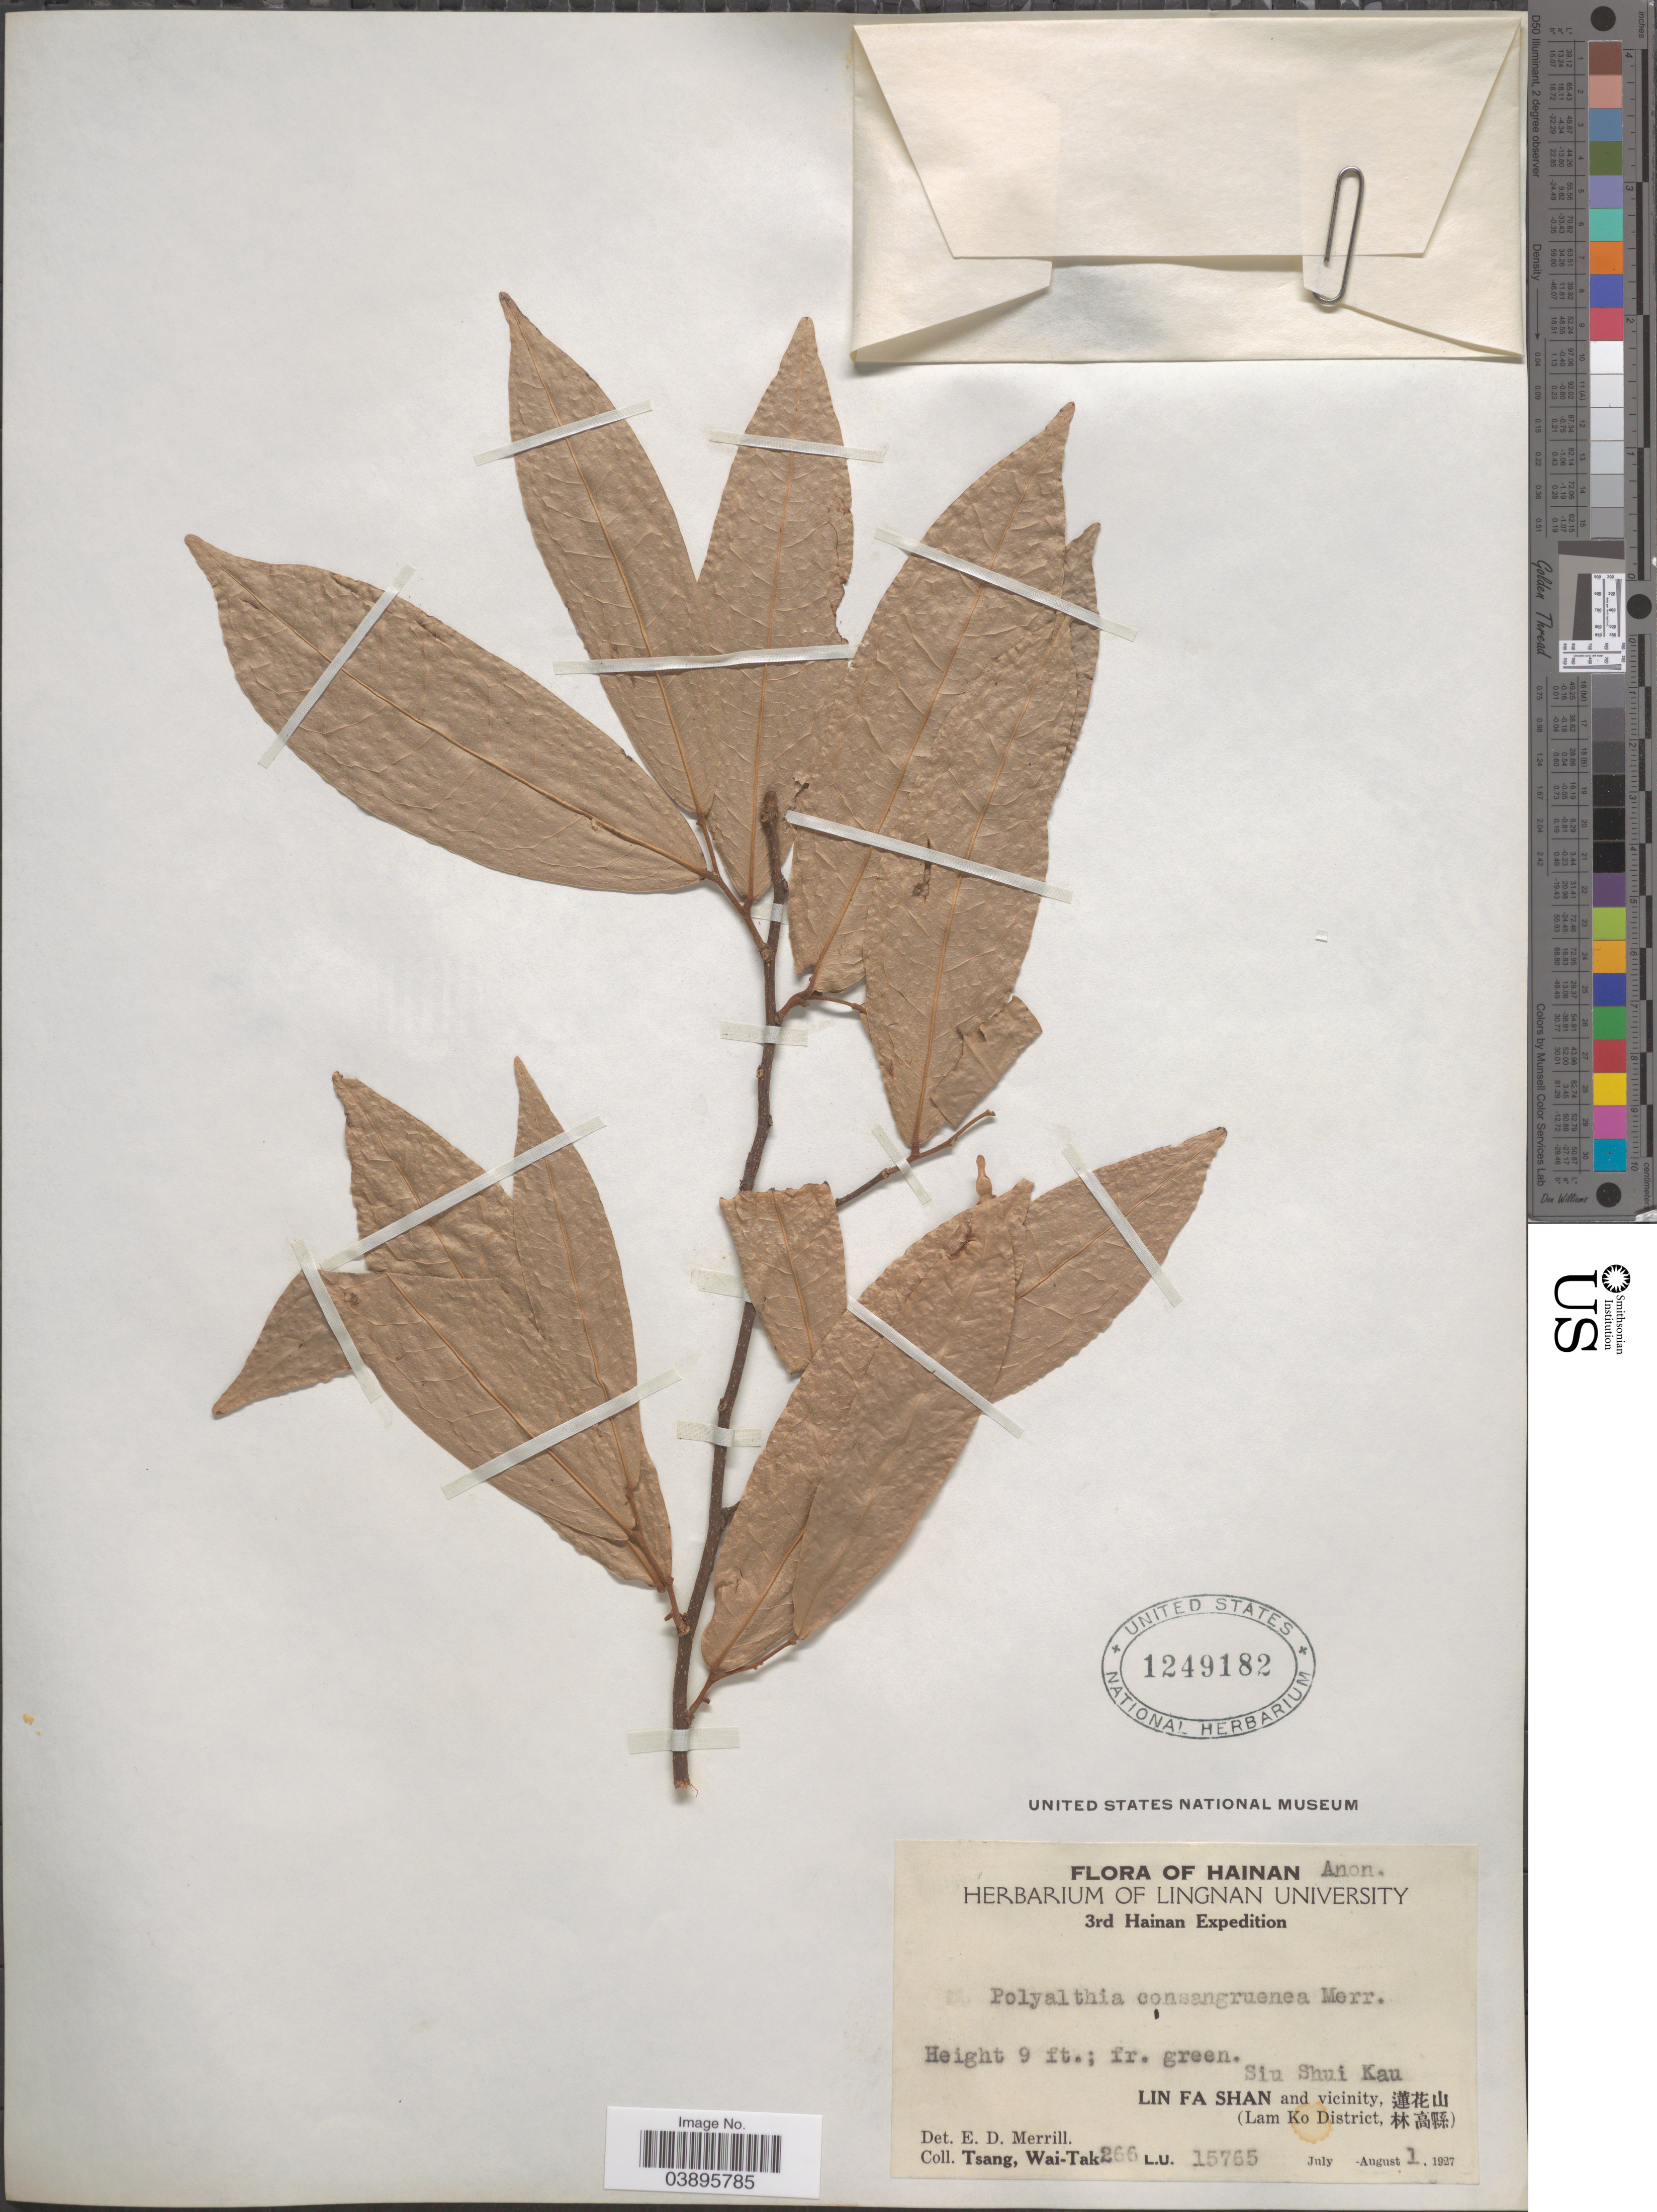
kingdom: Plantae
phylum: Tracheophyta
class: Magnoliopsida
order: Magnoliales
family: Annonaceae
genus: Polyalthia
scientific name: Polyalthia consanguinea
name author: Merr.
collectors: W. T. Tsang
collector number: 266L.U.15765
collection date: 1927-08-01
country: China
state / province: Hainan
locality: Siu Shui Kau. Lin Fa Shan and vicinity, X. (Lam Ko District, X).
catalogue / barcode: US 1249182